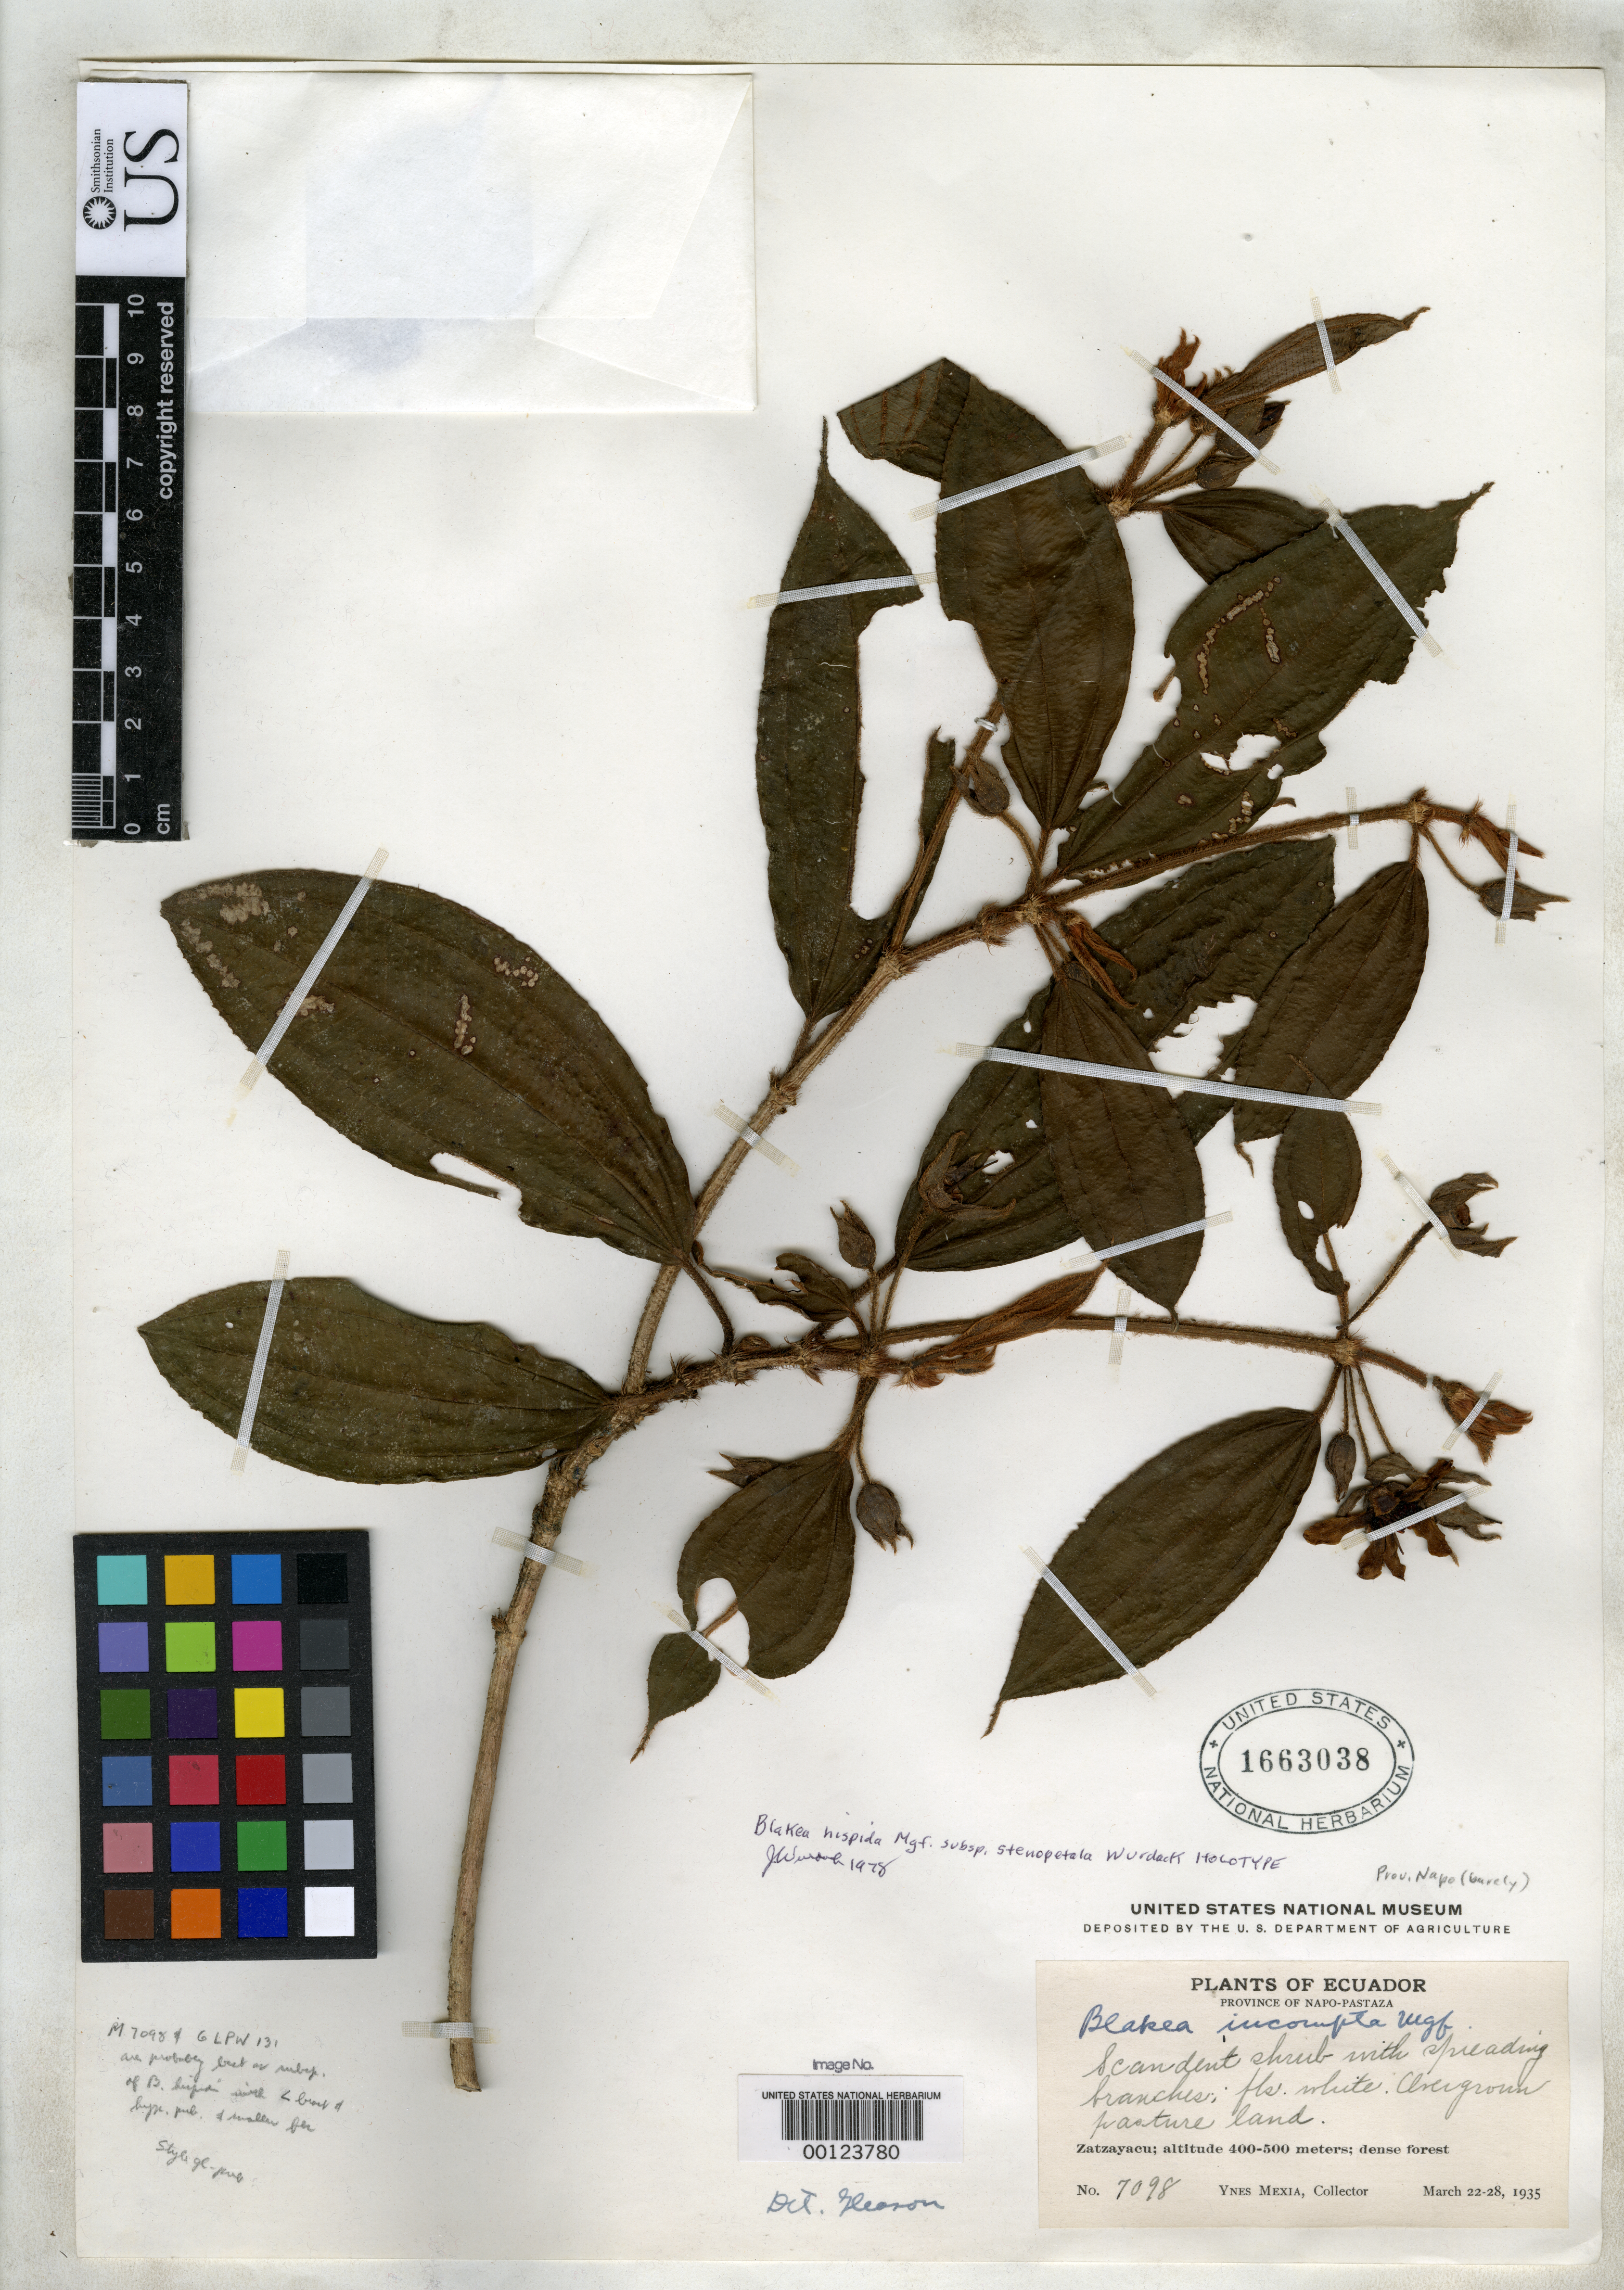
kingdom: Plantae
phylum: Tracheophyta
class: Magnoliopsida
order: Myrtales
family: Melastomataceae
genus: Blakea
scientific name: Blakea hispida subsp. stenopetala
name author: Wurdack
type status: Holotype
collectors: Y. Mexia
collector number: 7098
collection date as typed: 22 Mar 1935 to 28 Mar 1935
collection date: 1935-03-22/1935-03-28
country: Ecuador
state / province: Napo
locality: Zatzayacu.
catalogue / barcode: US 1663038